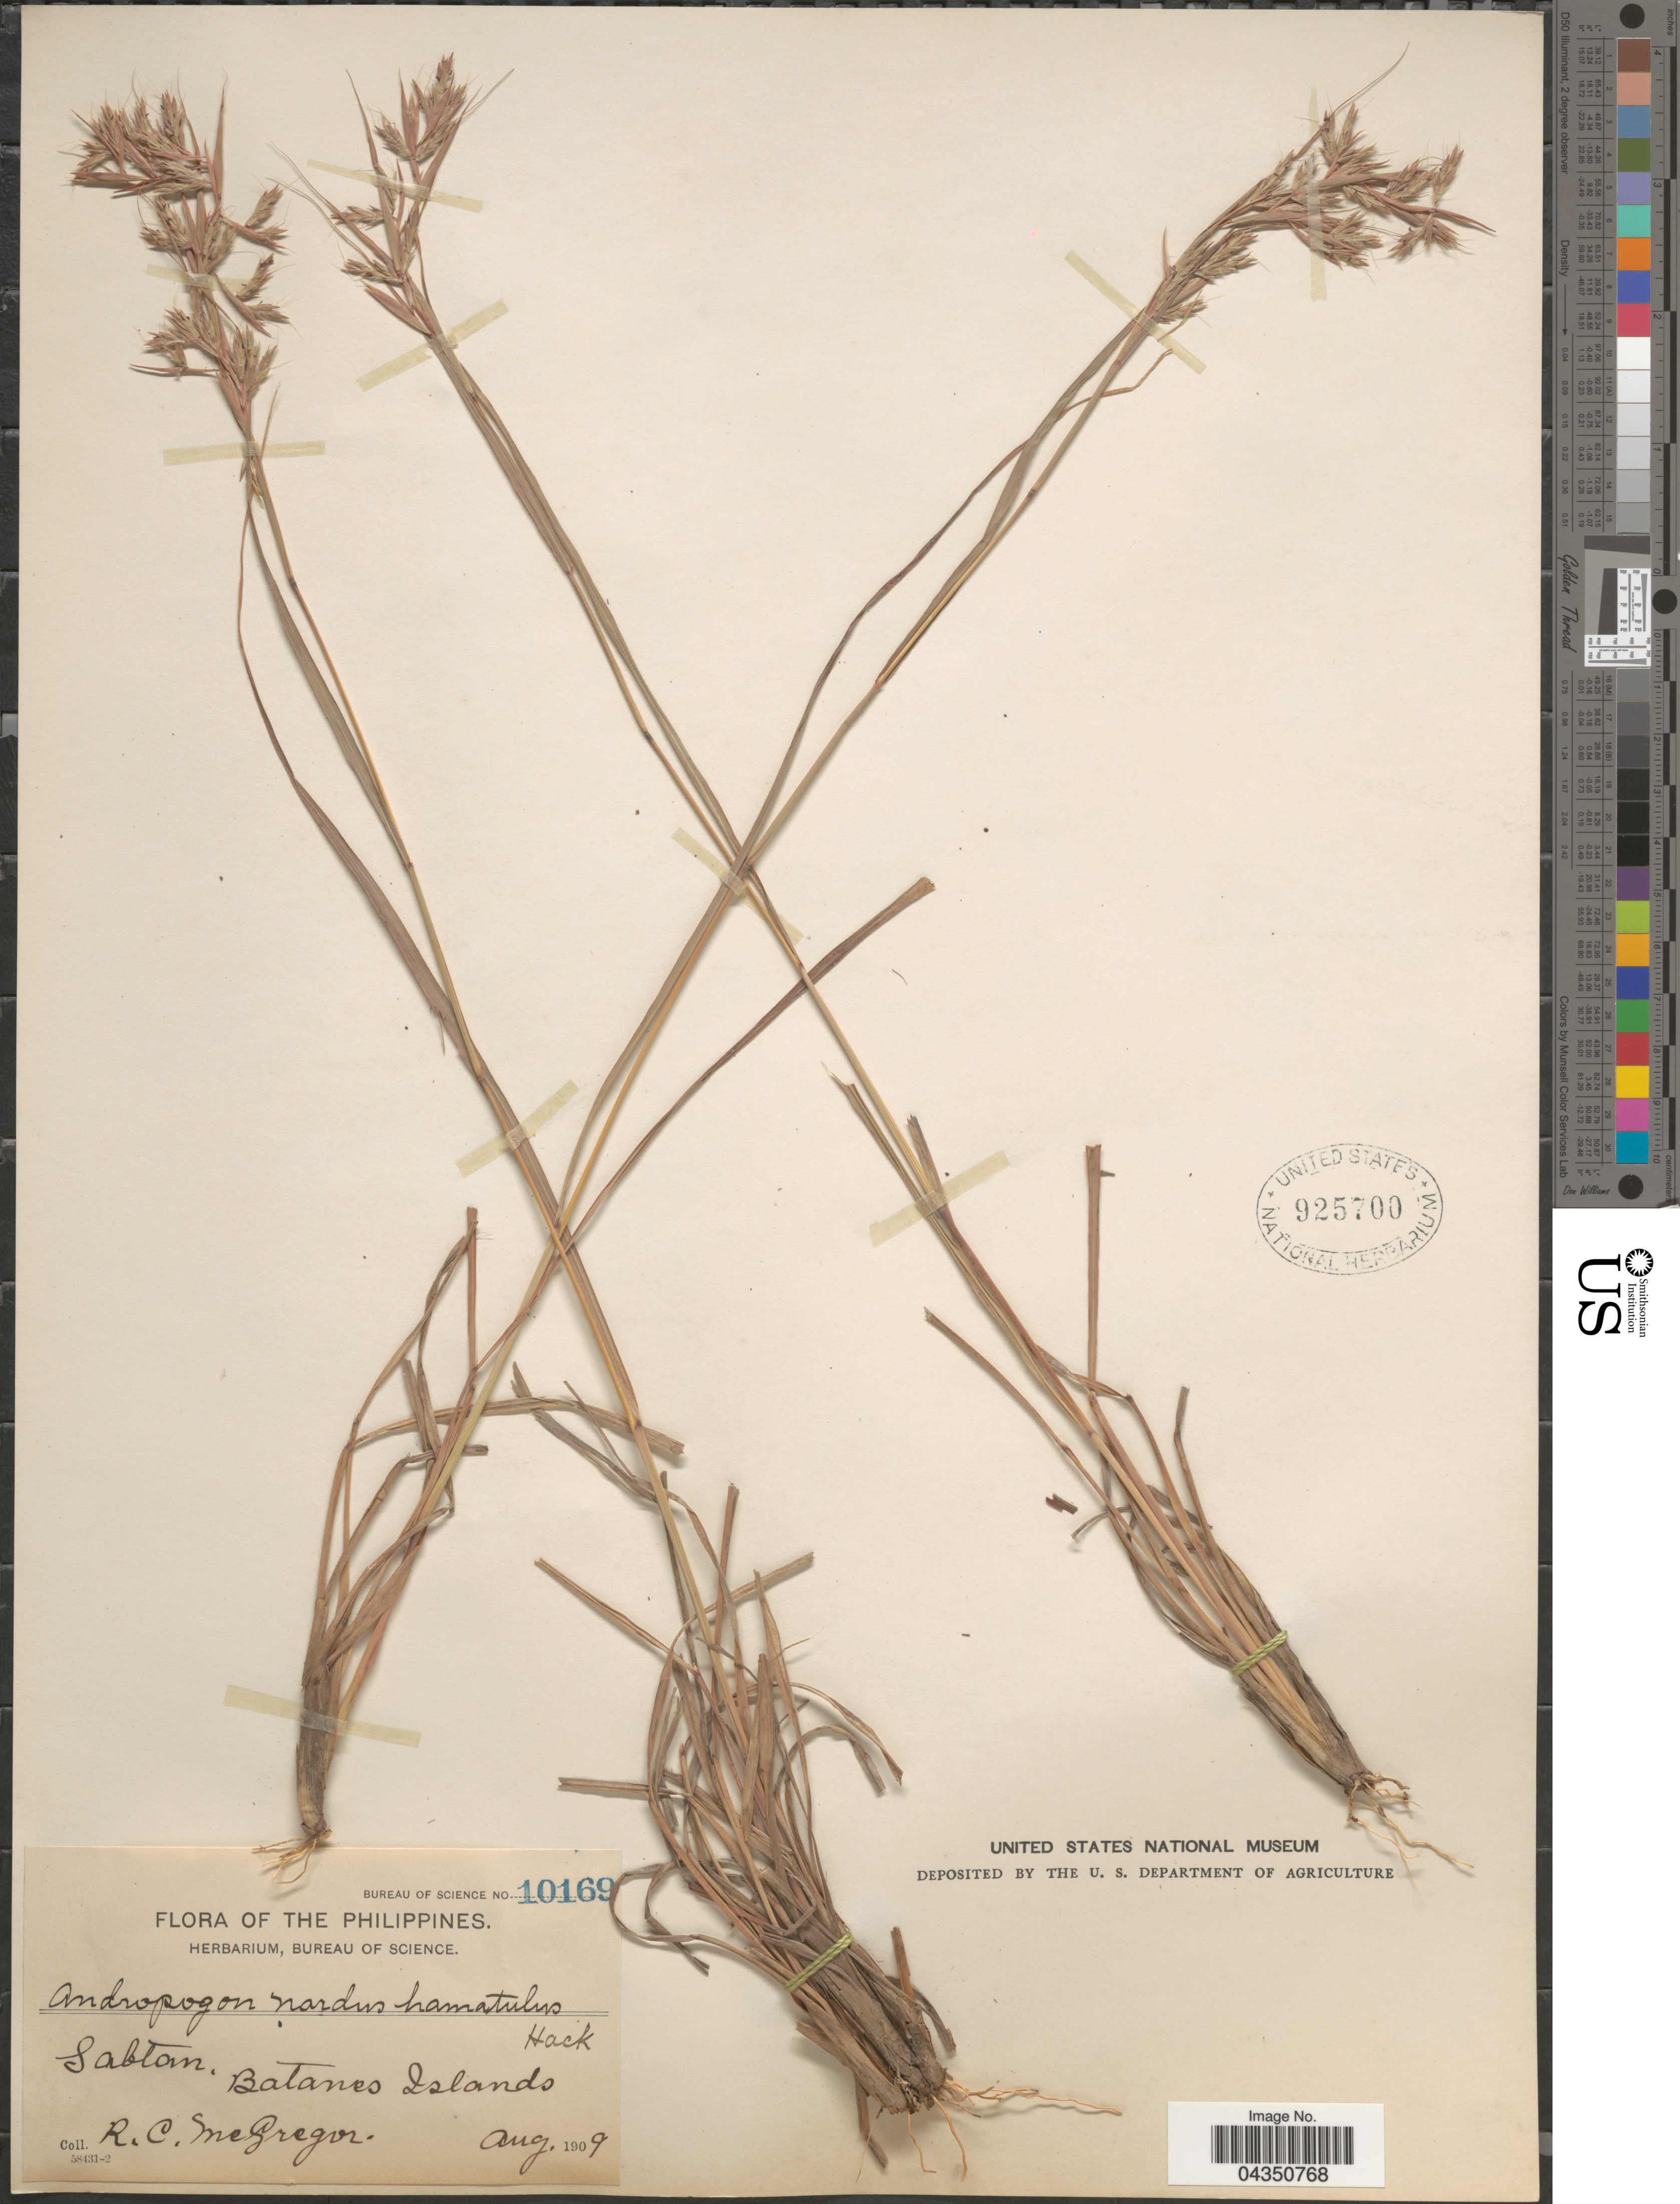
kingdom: Plantae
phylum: Tracheophyta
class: Liliopsida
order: Poales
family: Poaceae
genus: Cymbopogon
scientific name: Cymbopogon tortilis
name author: (J. Presl) A. Camus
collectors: R. C. McGregor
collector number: Bureau of Science 10169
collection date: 1909-08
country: Philippines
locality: Sabtan, Batanes Islands.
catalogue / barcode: US 925700